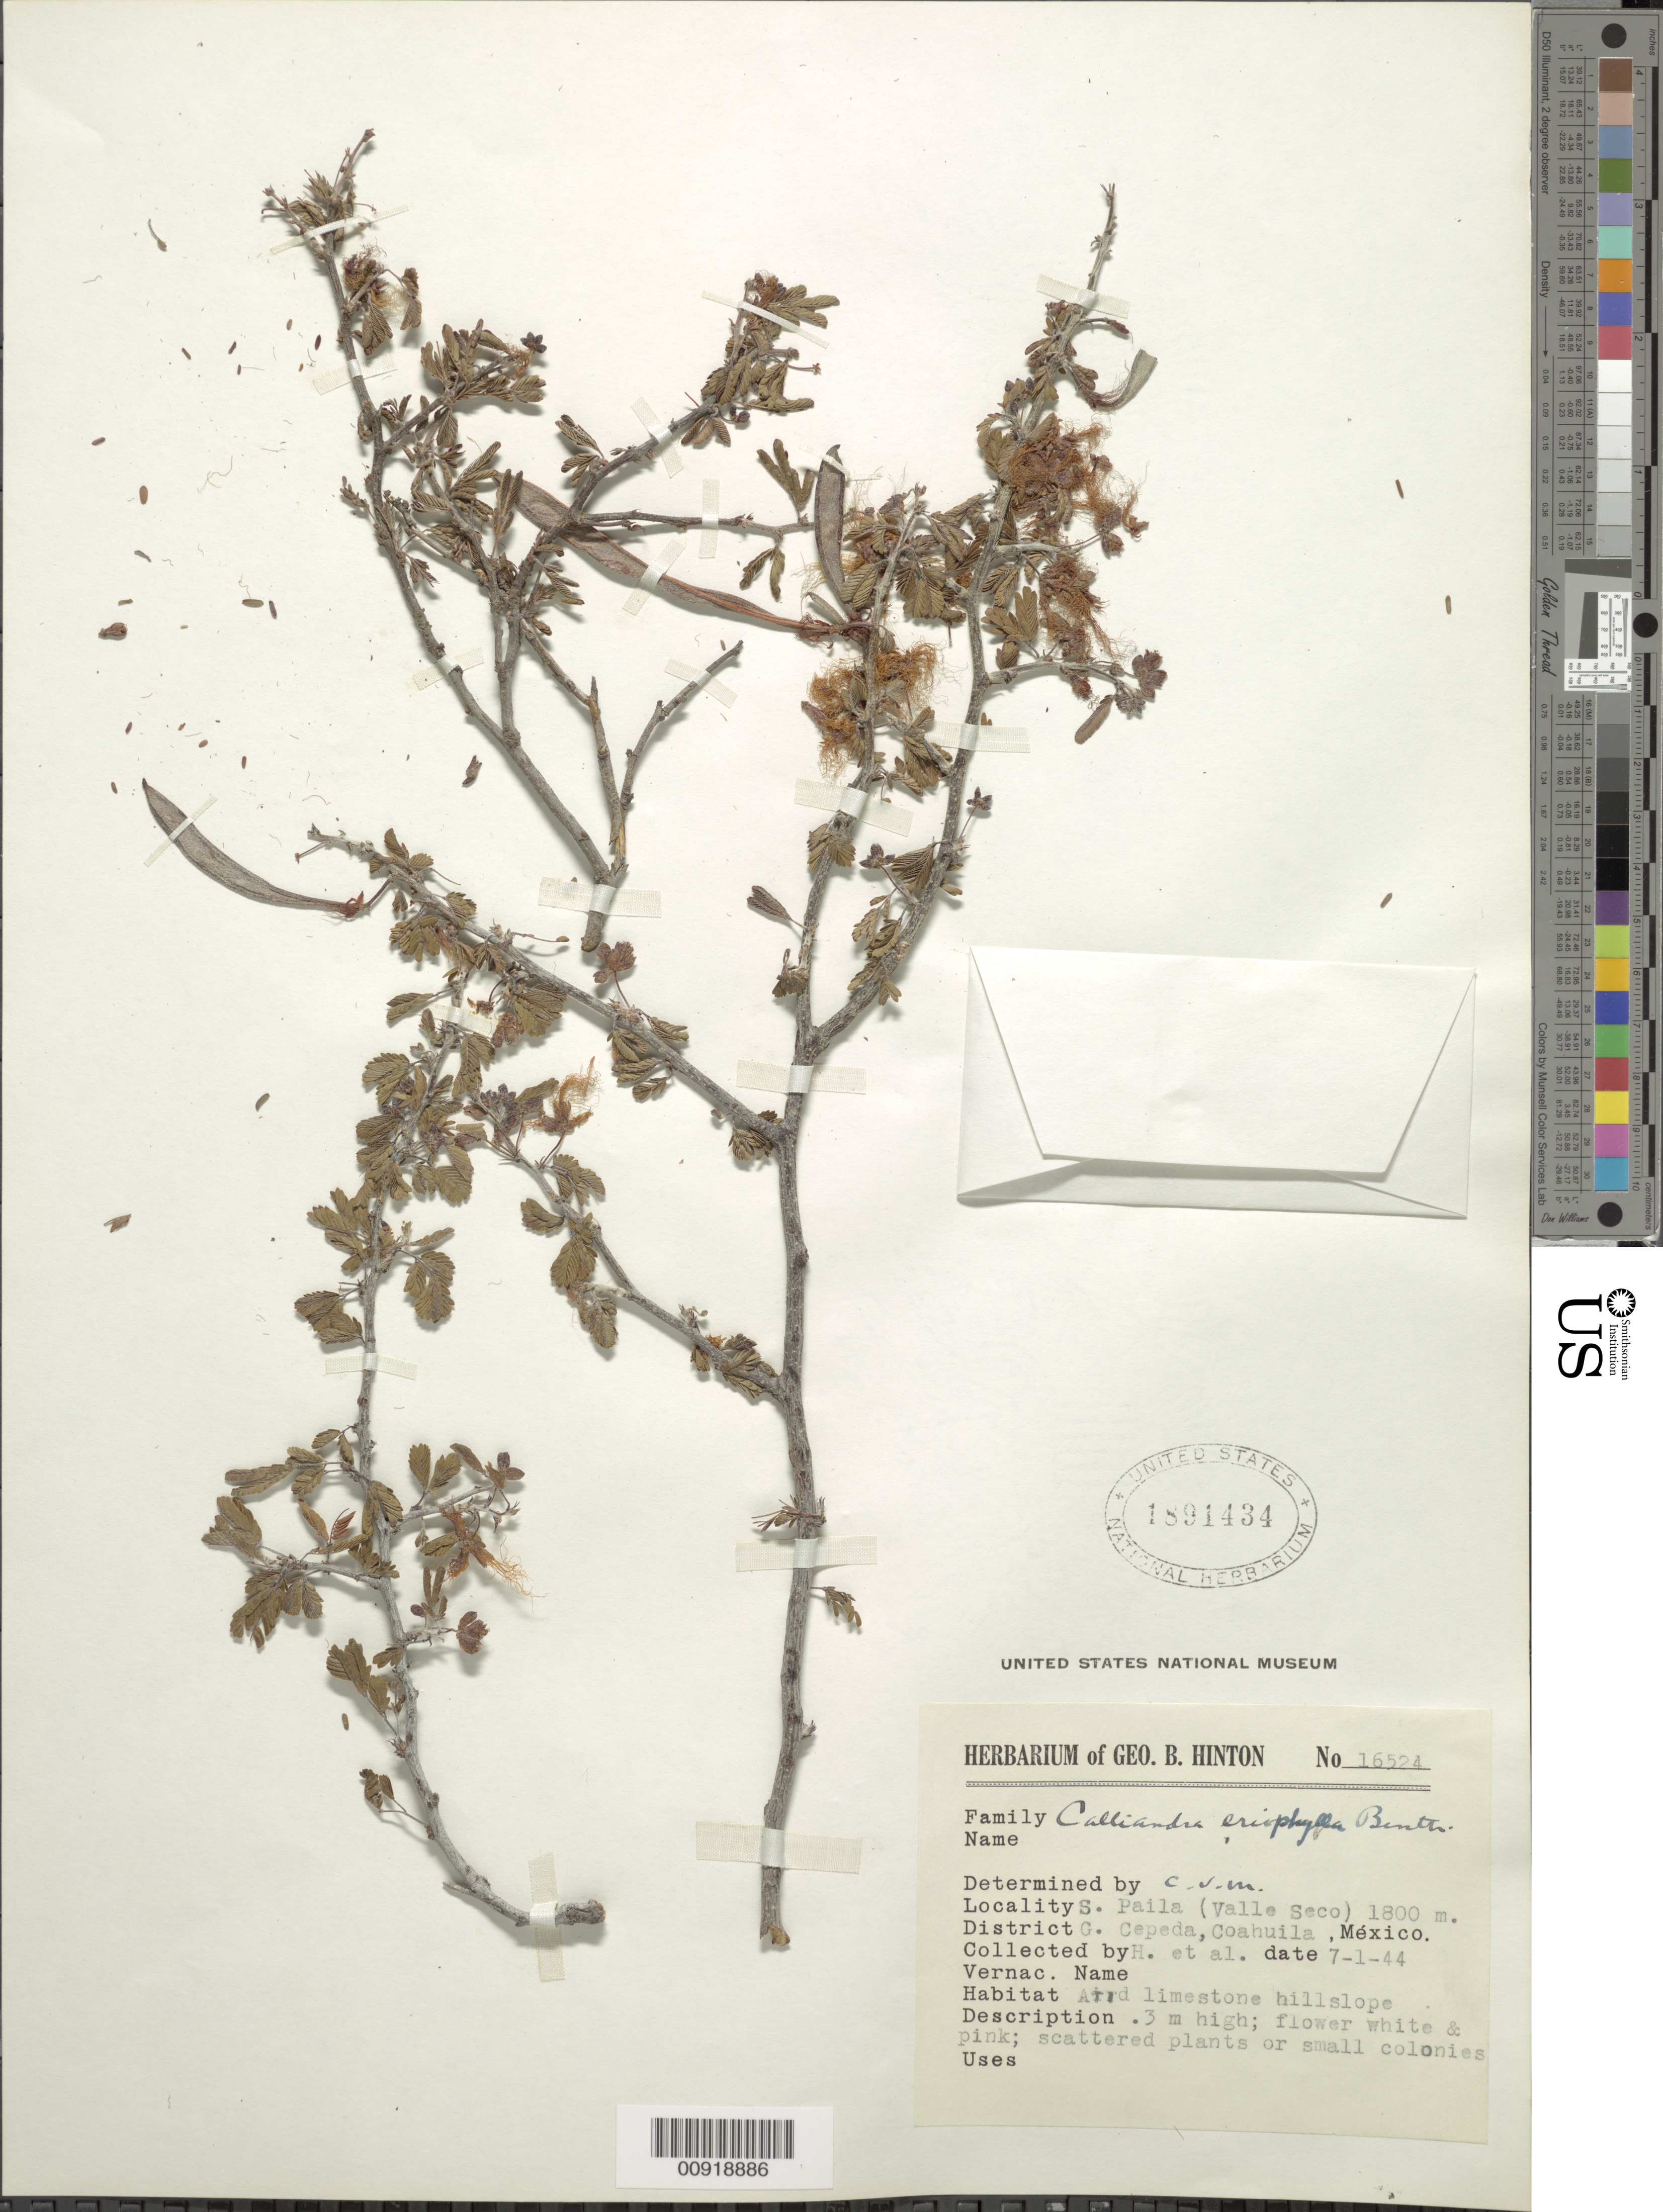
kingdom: Plantae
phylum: Tracheophyta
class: Magnoliopsida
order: Fabales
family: Fabaceae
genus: Calliandra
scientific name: Calliandra eriophylla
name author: Benth.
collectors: G. B. Hinton & et al.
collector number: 16524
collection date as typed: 01 Jul 1944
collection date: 1944-07-01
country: Mexico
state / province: Coahuila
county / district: General Cepeda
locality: S. Paila (Valle Seco), District General Cepeda, Coahuila.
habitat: Arid limestone hillslope.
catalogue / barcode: US 1891434